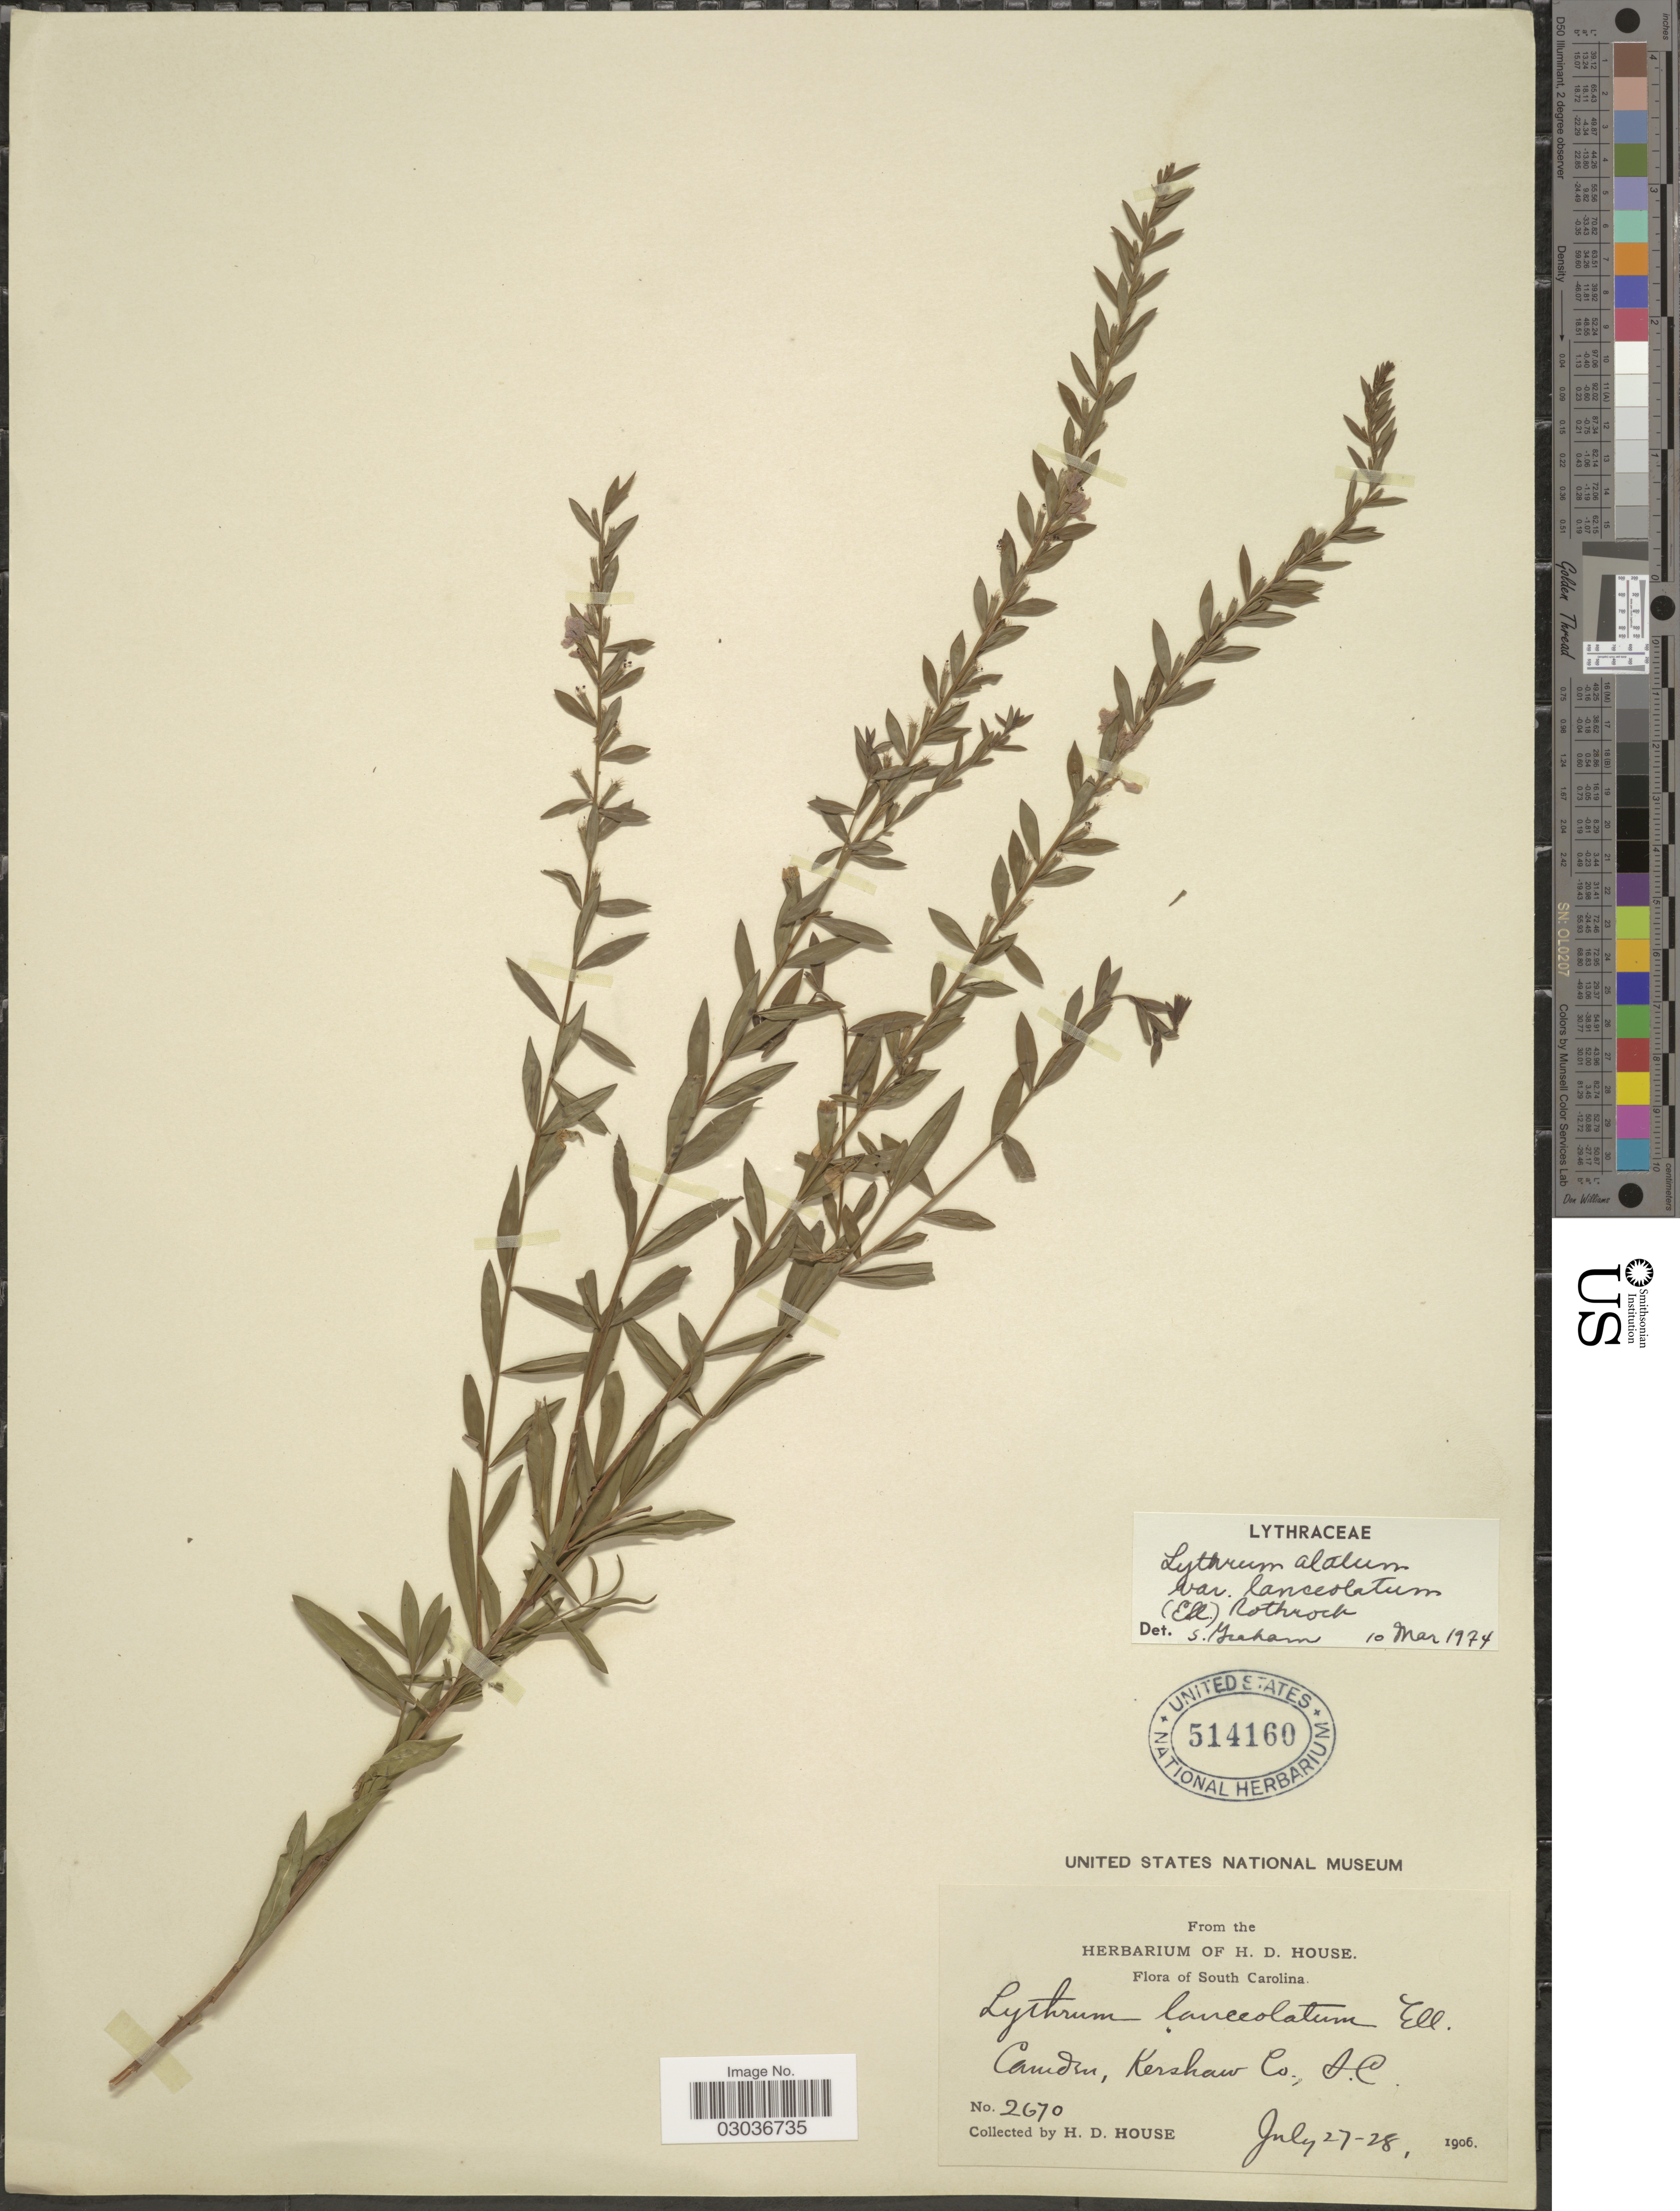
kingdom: Plantae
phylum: Tracheophyta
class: Magnoliopsida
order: Myrtales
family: Lythraceae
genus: Lythrum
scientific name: Lythrum alatum var. lanceolatum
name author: (Elliott) A. Gray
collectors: H. D. House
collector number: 2670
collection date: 1906-07-27/1906-07-28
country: United States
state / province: South Carolina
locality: Camden, Kershaw Co.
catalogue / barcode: US 514160